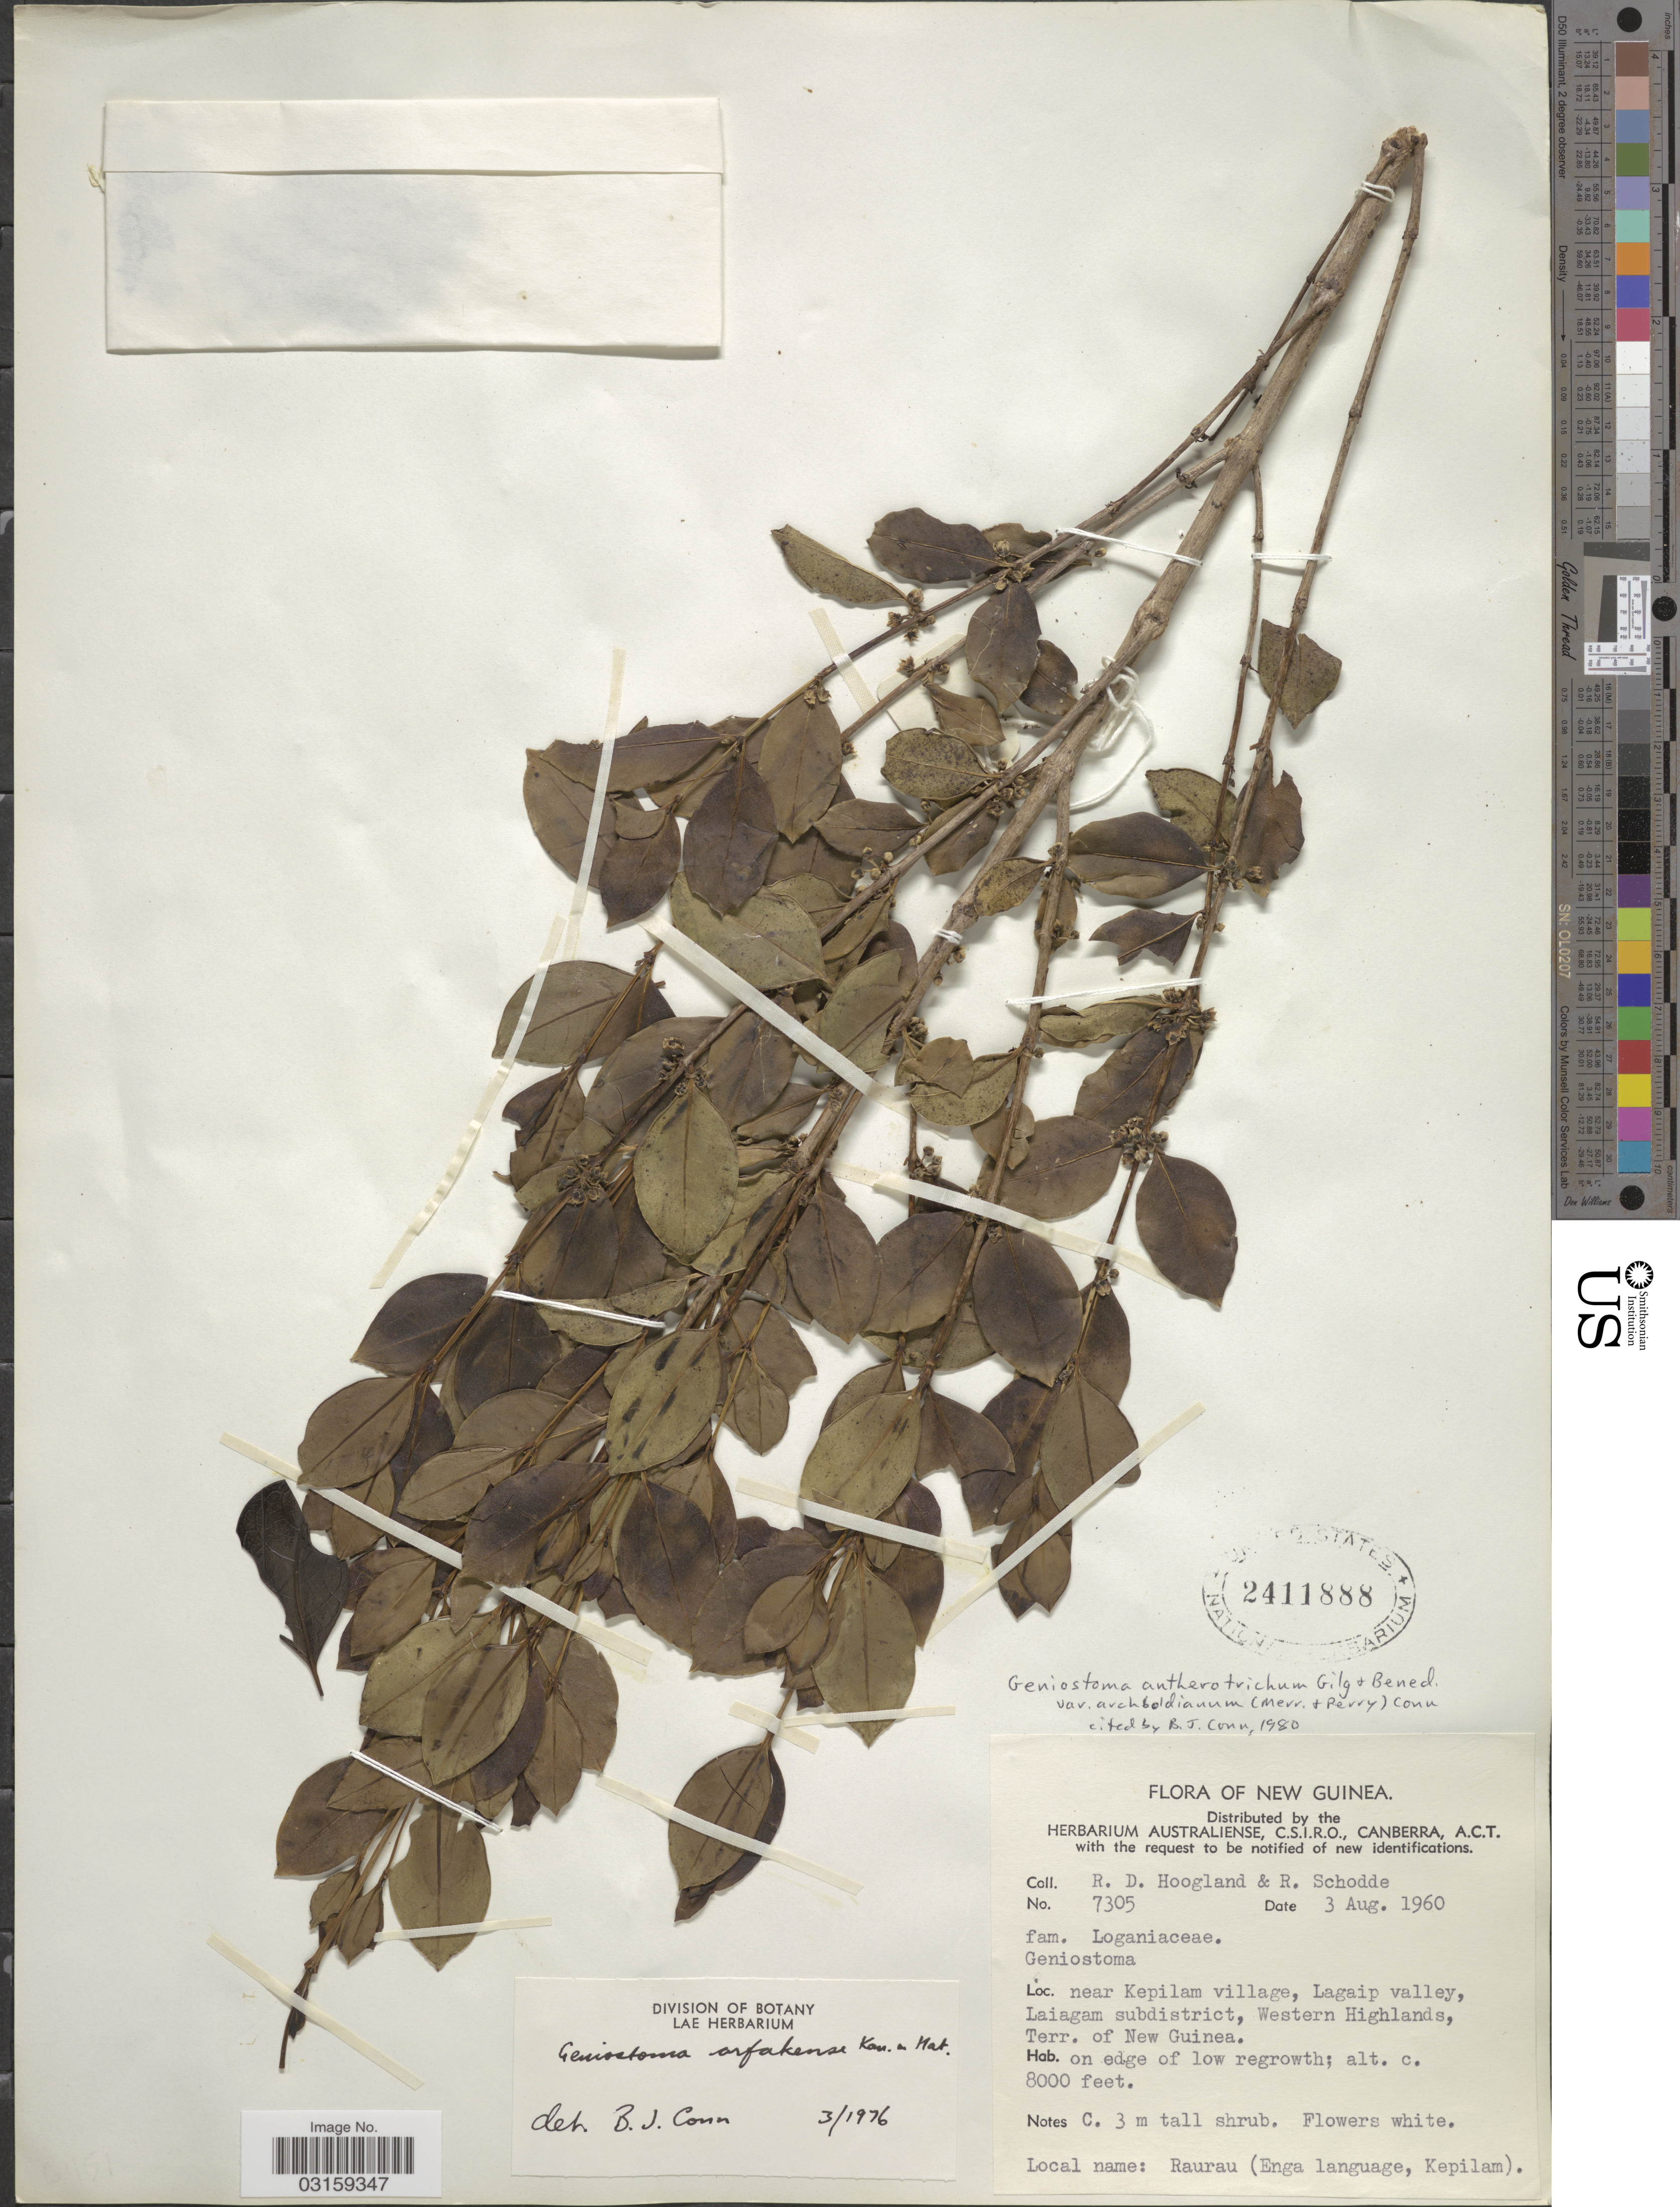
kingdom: Plantae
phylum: Tracheophyta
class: Magnoliopsida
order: Gentianales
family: Loganiaceae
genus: Geniostoma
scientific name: Geniostoma antherotrichum var. archboldianum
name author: (Merr. & L.M. Perry) B.J. Conn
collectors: R. D. Hoogland & R. Schodde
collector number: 7305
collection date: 1960-08-03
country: Papua New Guinea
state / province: Western Highlands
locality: New Guinea. Near Kepilam Village, Lagaip valley, Laiagam subdistrict, Terr. of New Guinea.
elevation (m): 2438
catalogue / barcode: US 2411888